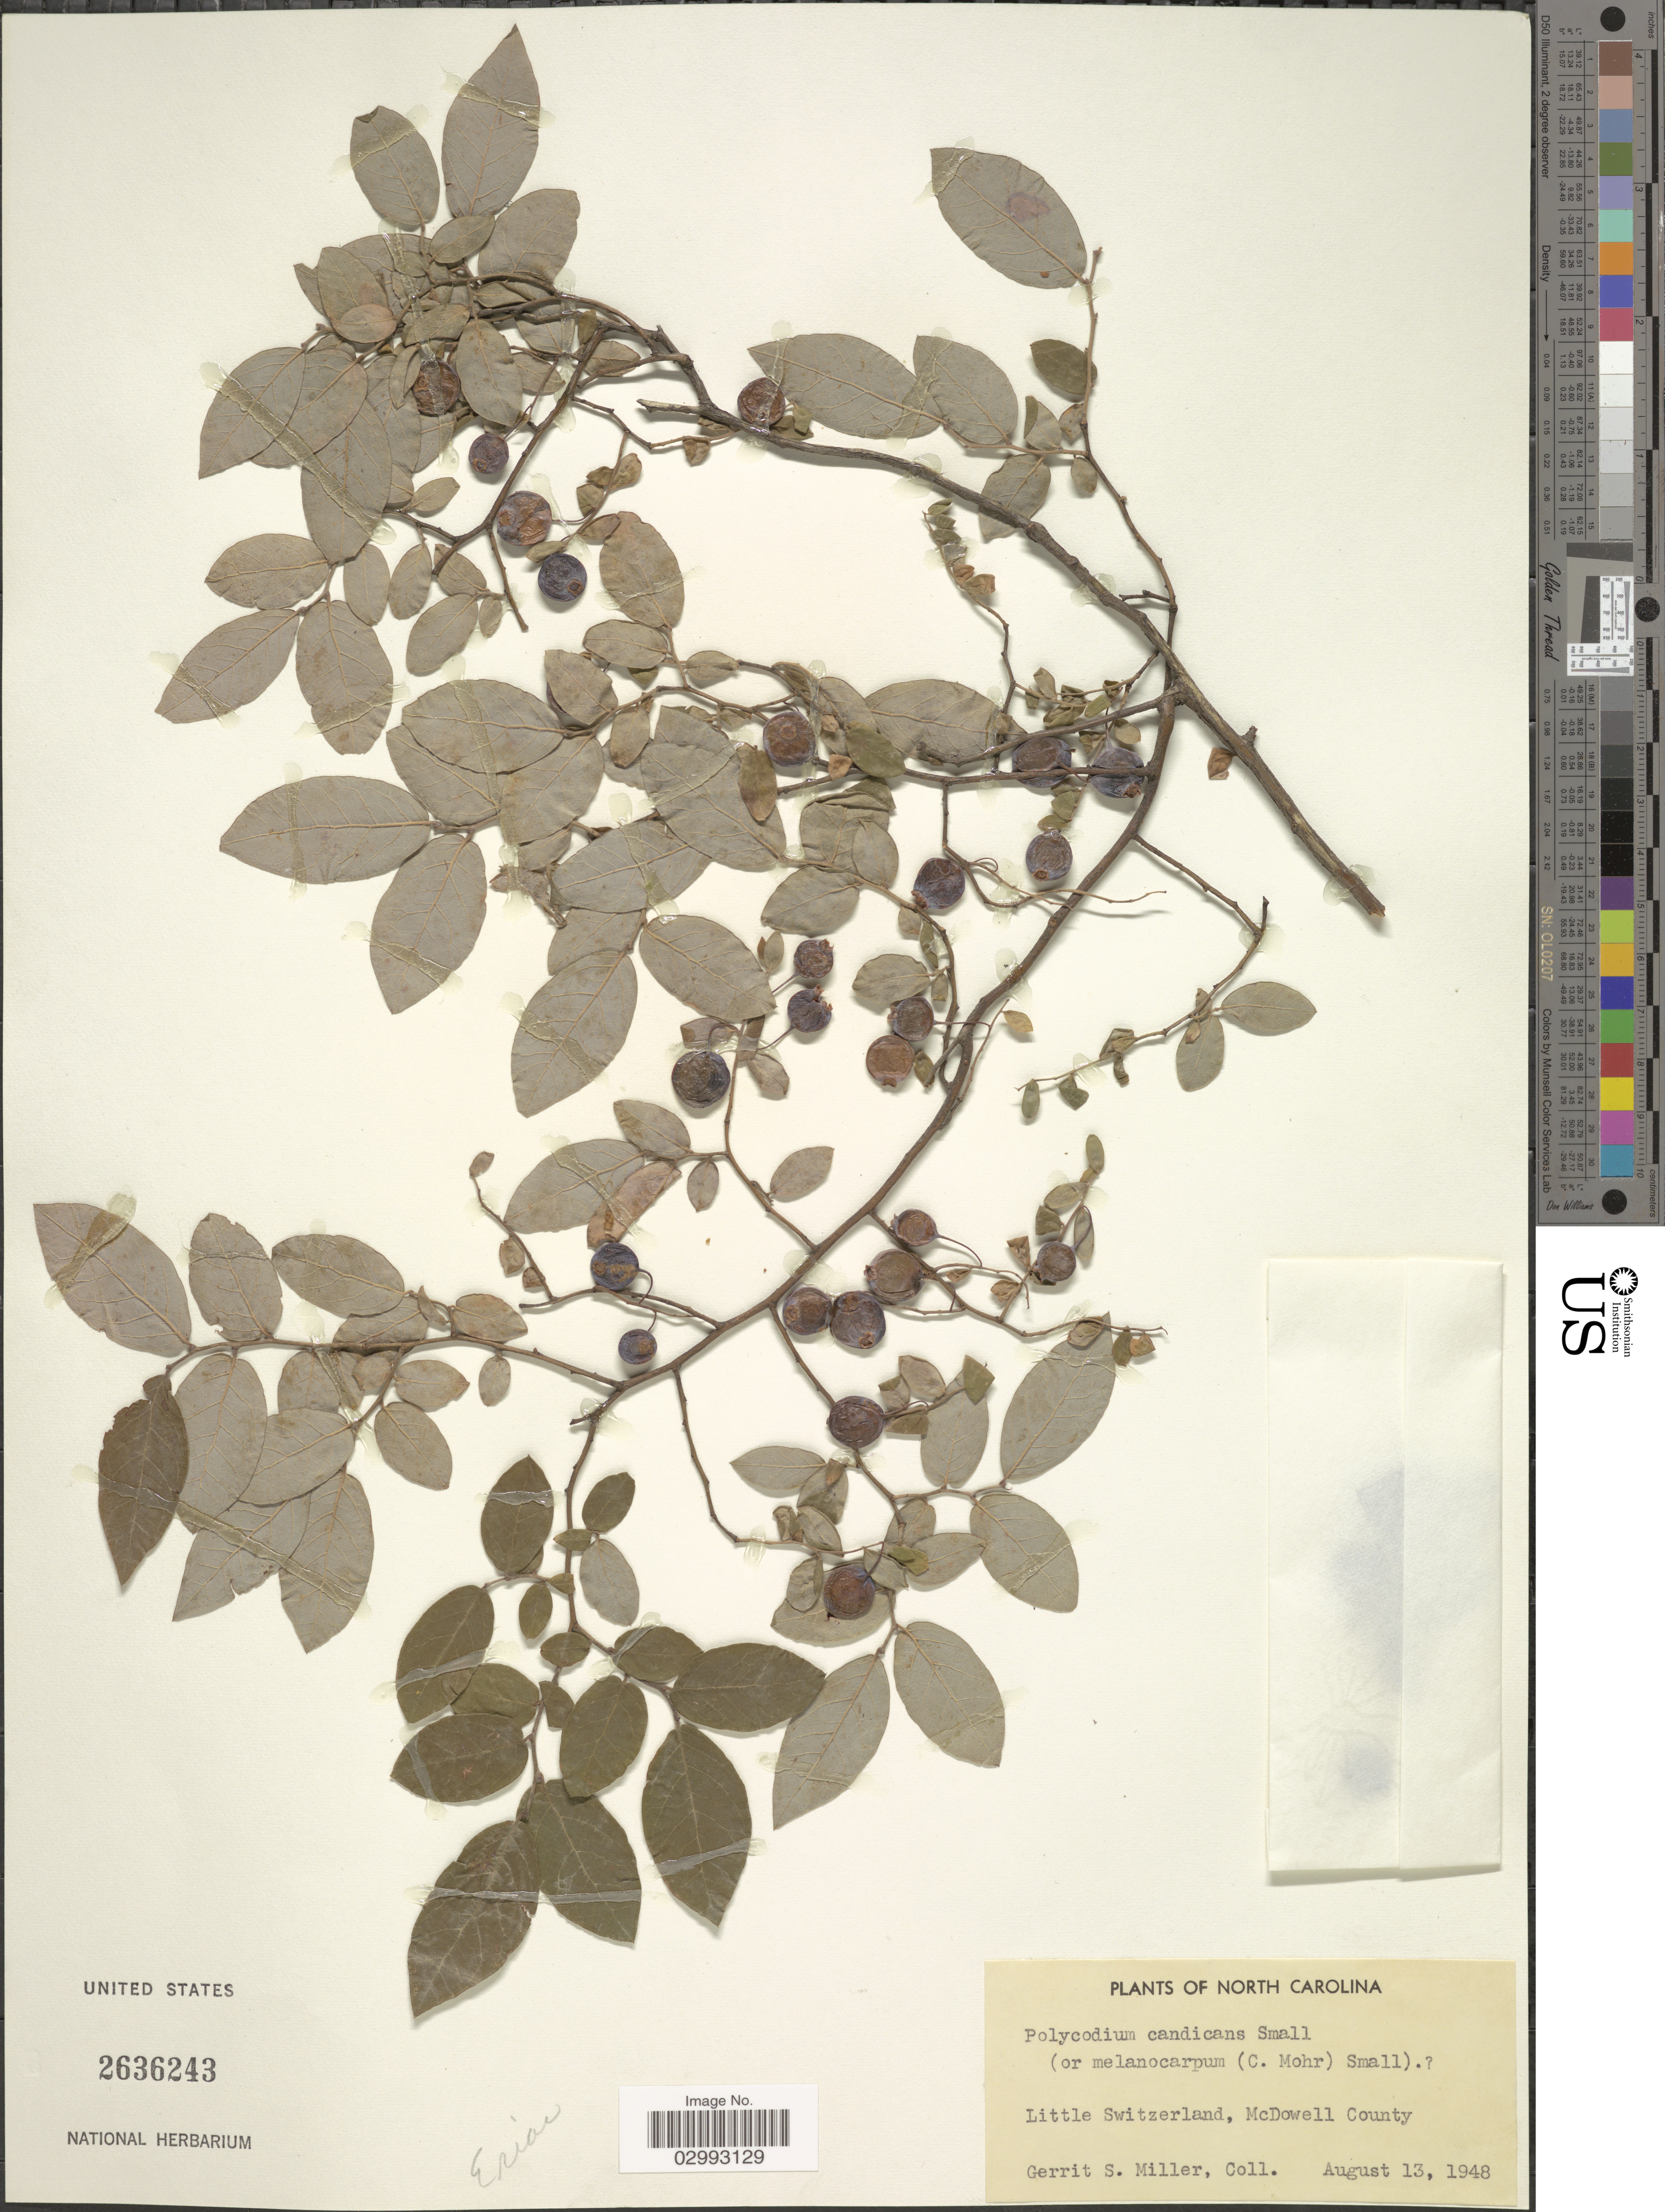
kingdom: Plantae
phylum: Tracheophyta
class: Magnoliopsida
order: Ericales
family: Ericaceae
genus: Polycodium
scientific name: Polycodium candicans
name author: (C. Mohr) Small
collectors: G. S. Miller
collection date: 1948-08-13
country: United States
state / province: North Carolina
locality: Little Switzerland, McDowell County.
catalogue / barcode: US 2636243